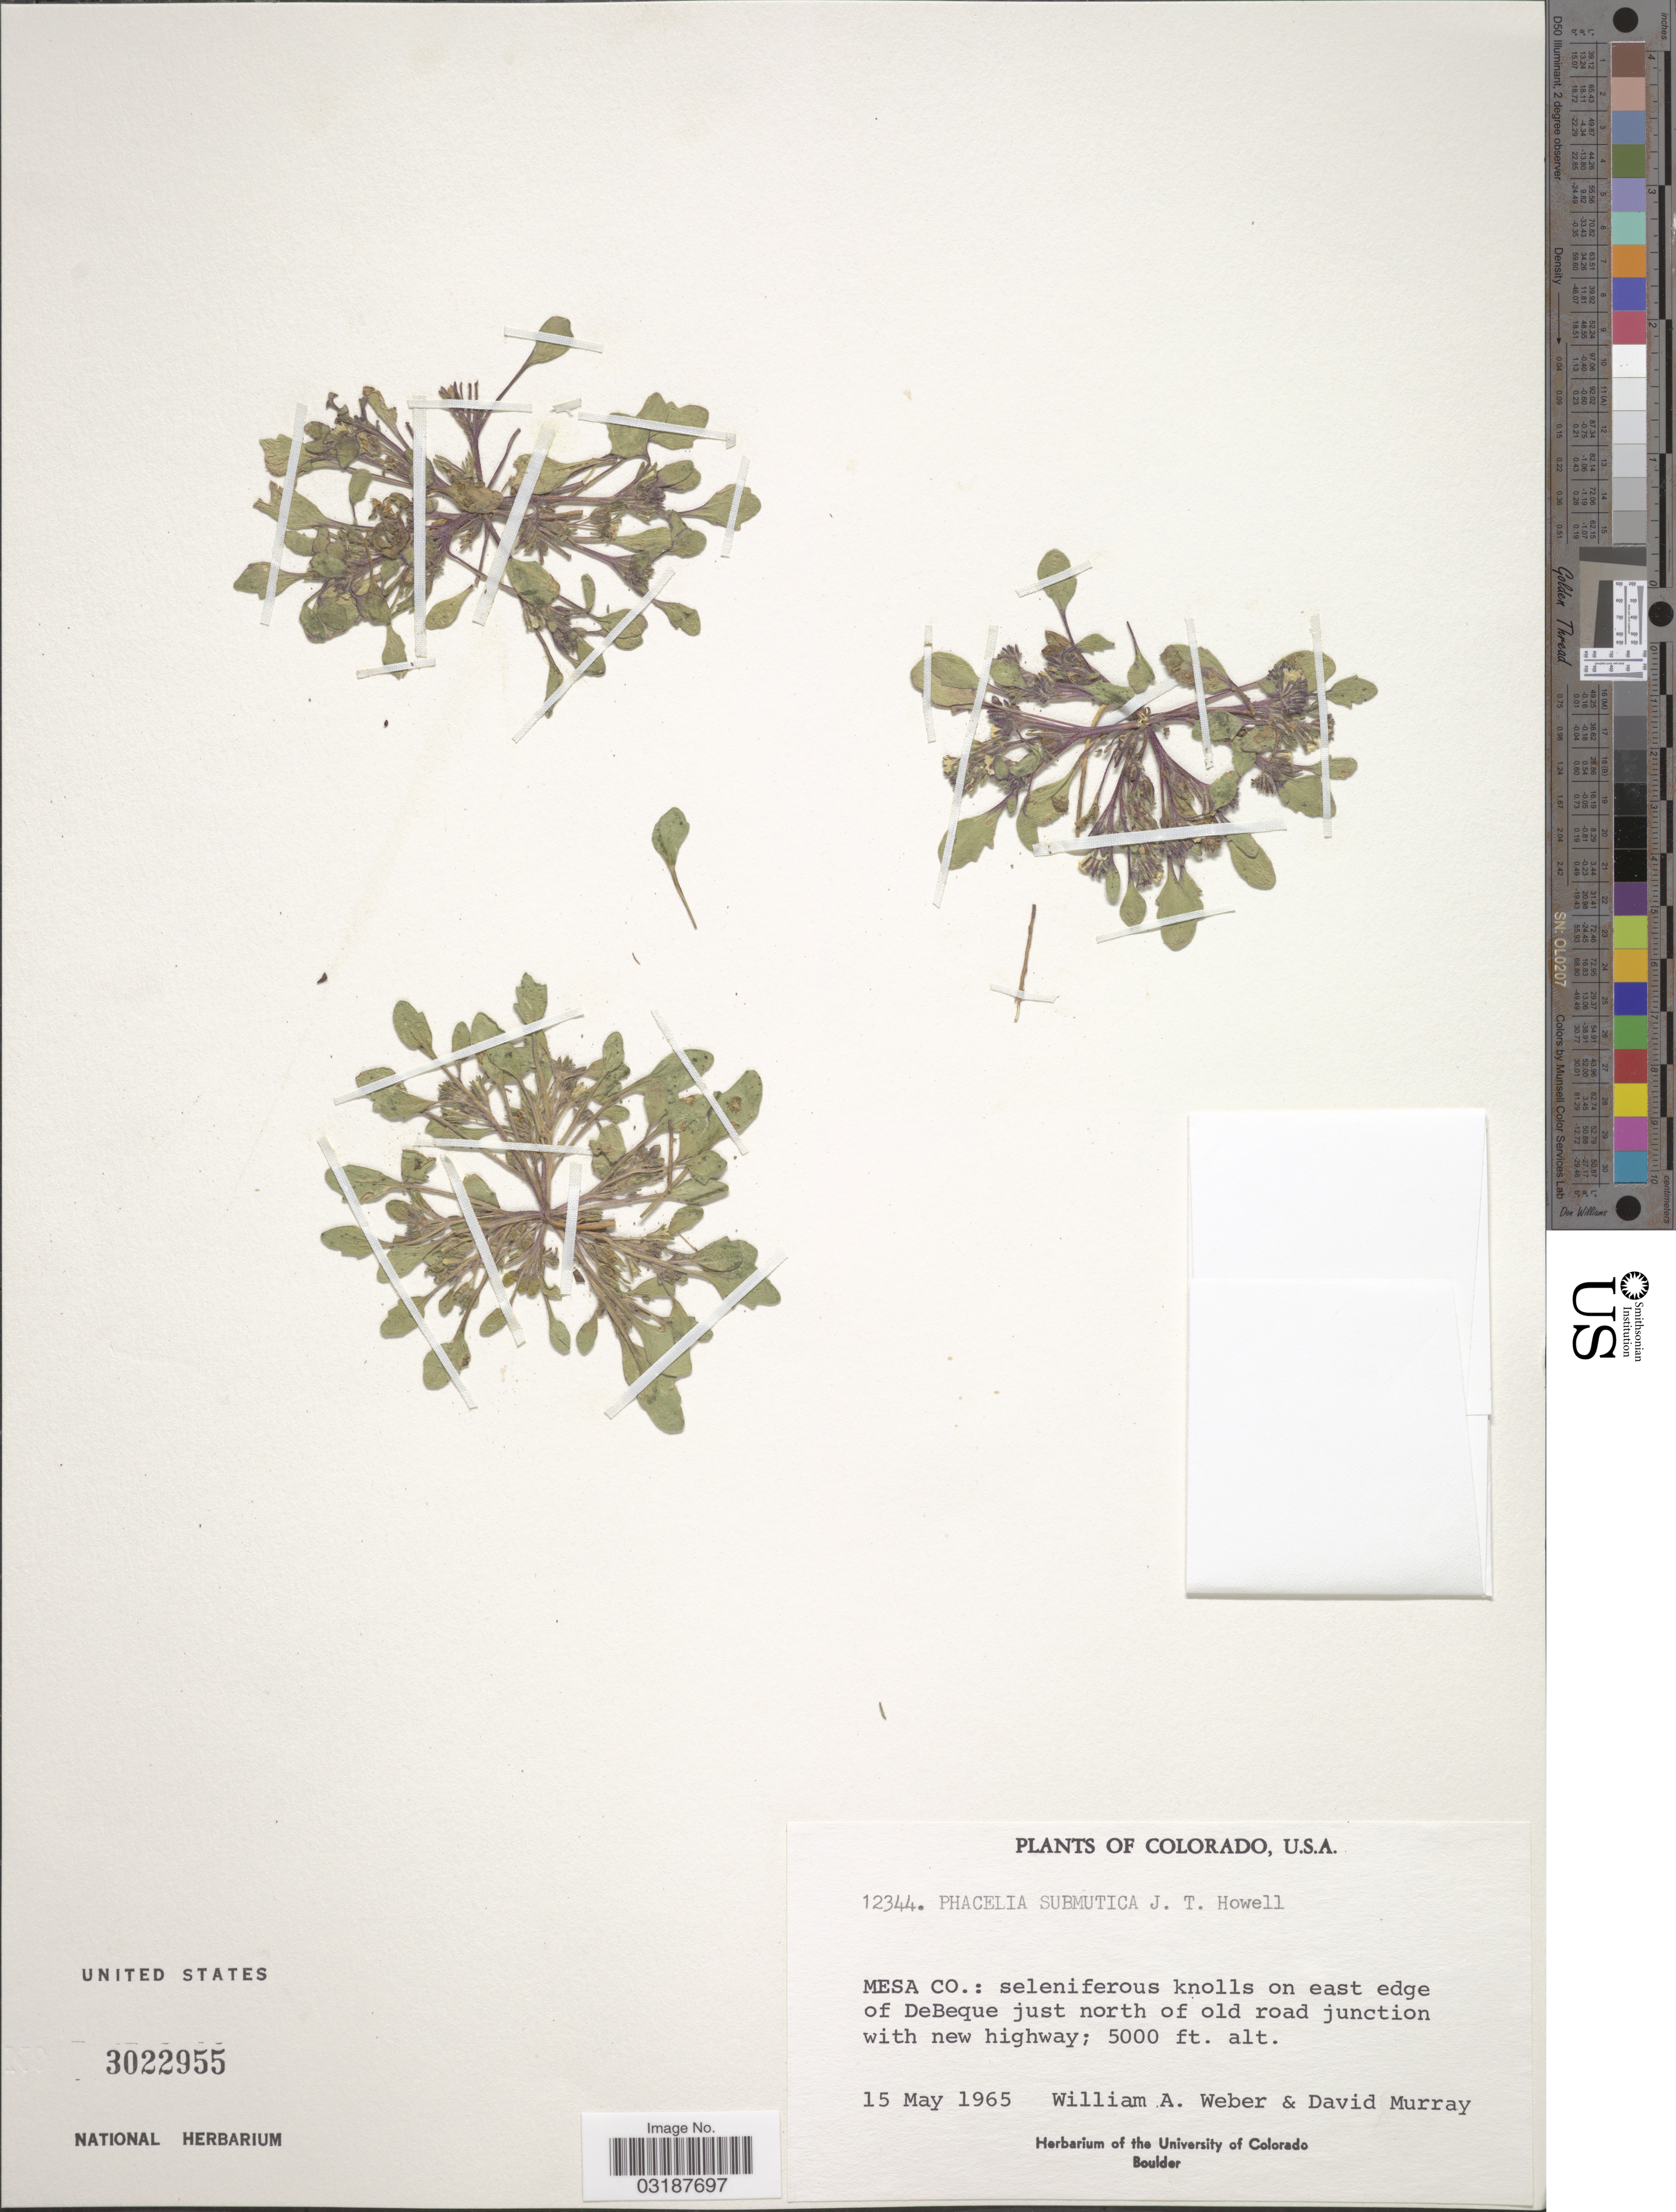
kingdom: Plantae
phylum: Tracheophyta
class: Magnoliopsida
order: Boraginales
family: Hydrophyllaceae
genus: Phacelia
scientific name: Phacelia submutica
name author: J.T. Howell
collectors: W. A. Weber & D. F. Murray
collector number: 12344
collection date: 1965-05-15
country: United States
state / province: Colorado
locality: Mesa Co.: seleniferous knolls on east edge of DeBeque just north of old road junction with new highway.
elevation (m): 1524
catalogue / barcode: US 3022955